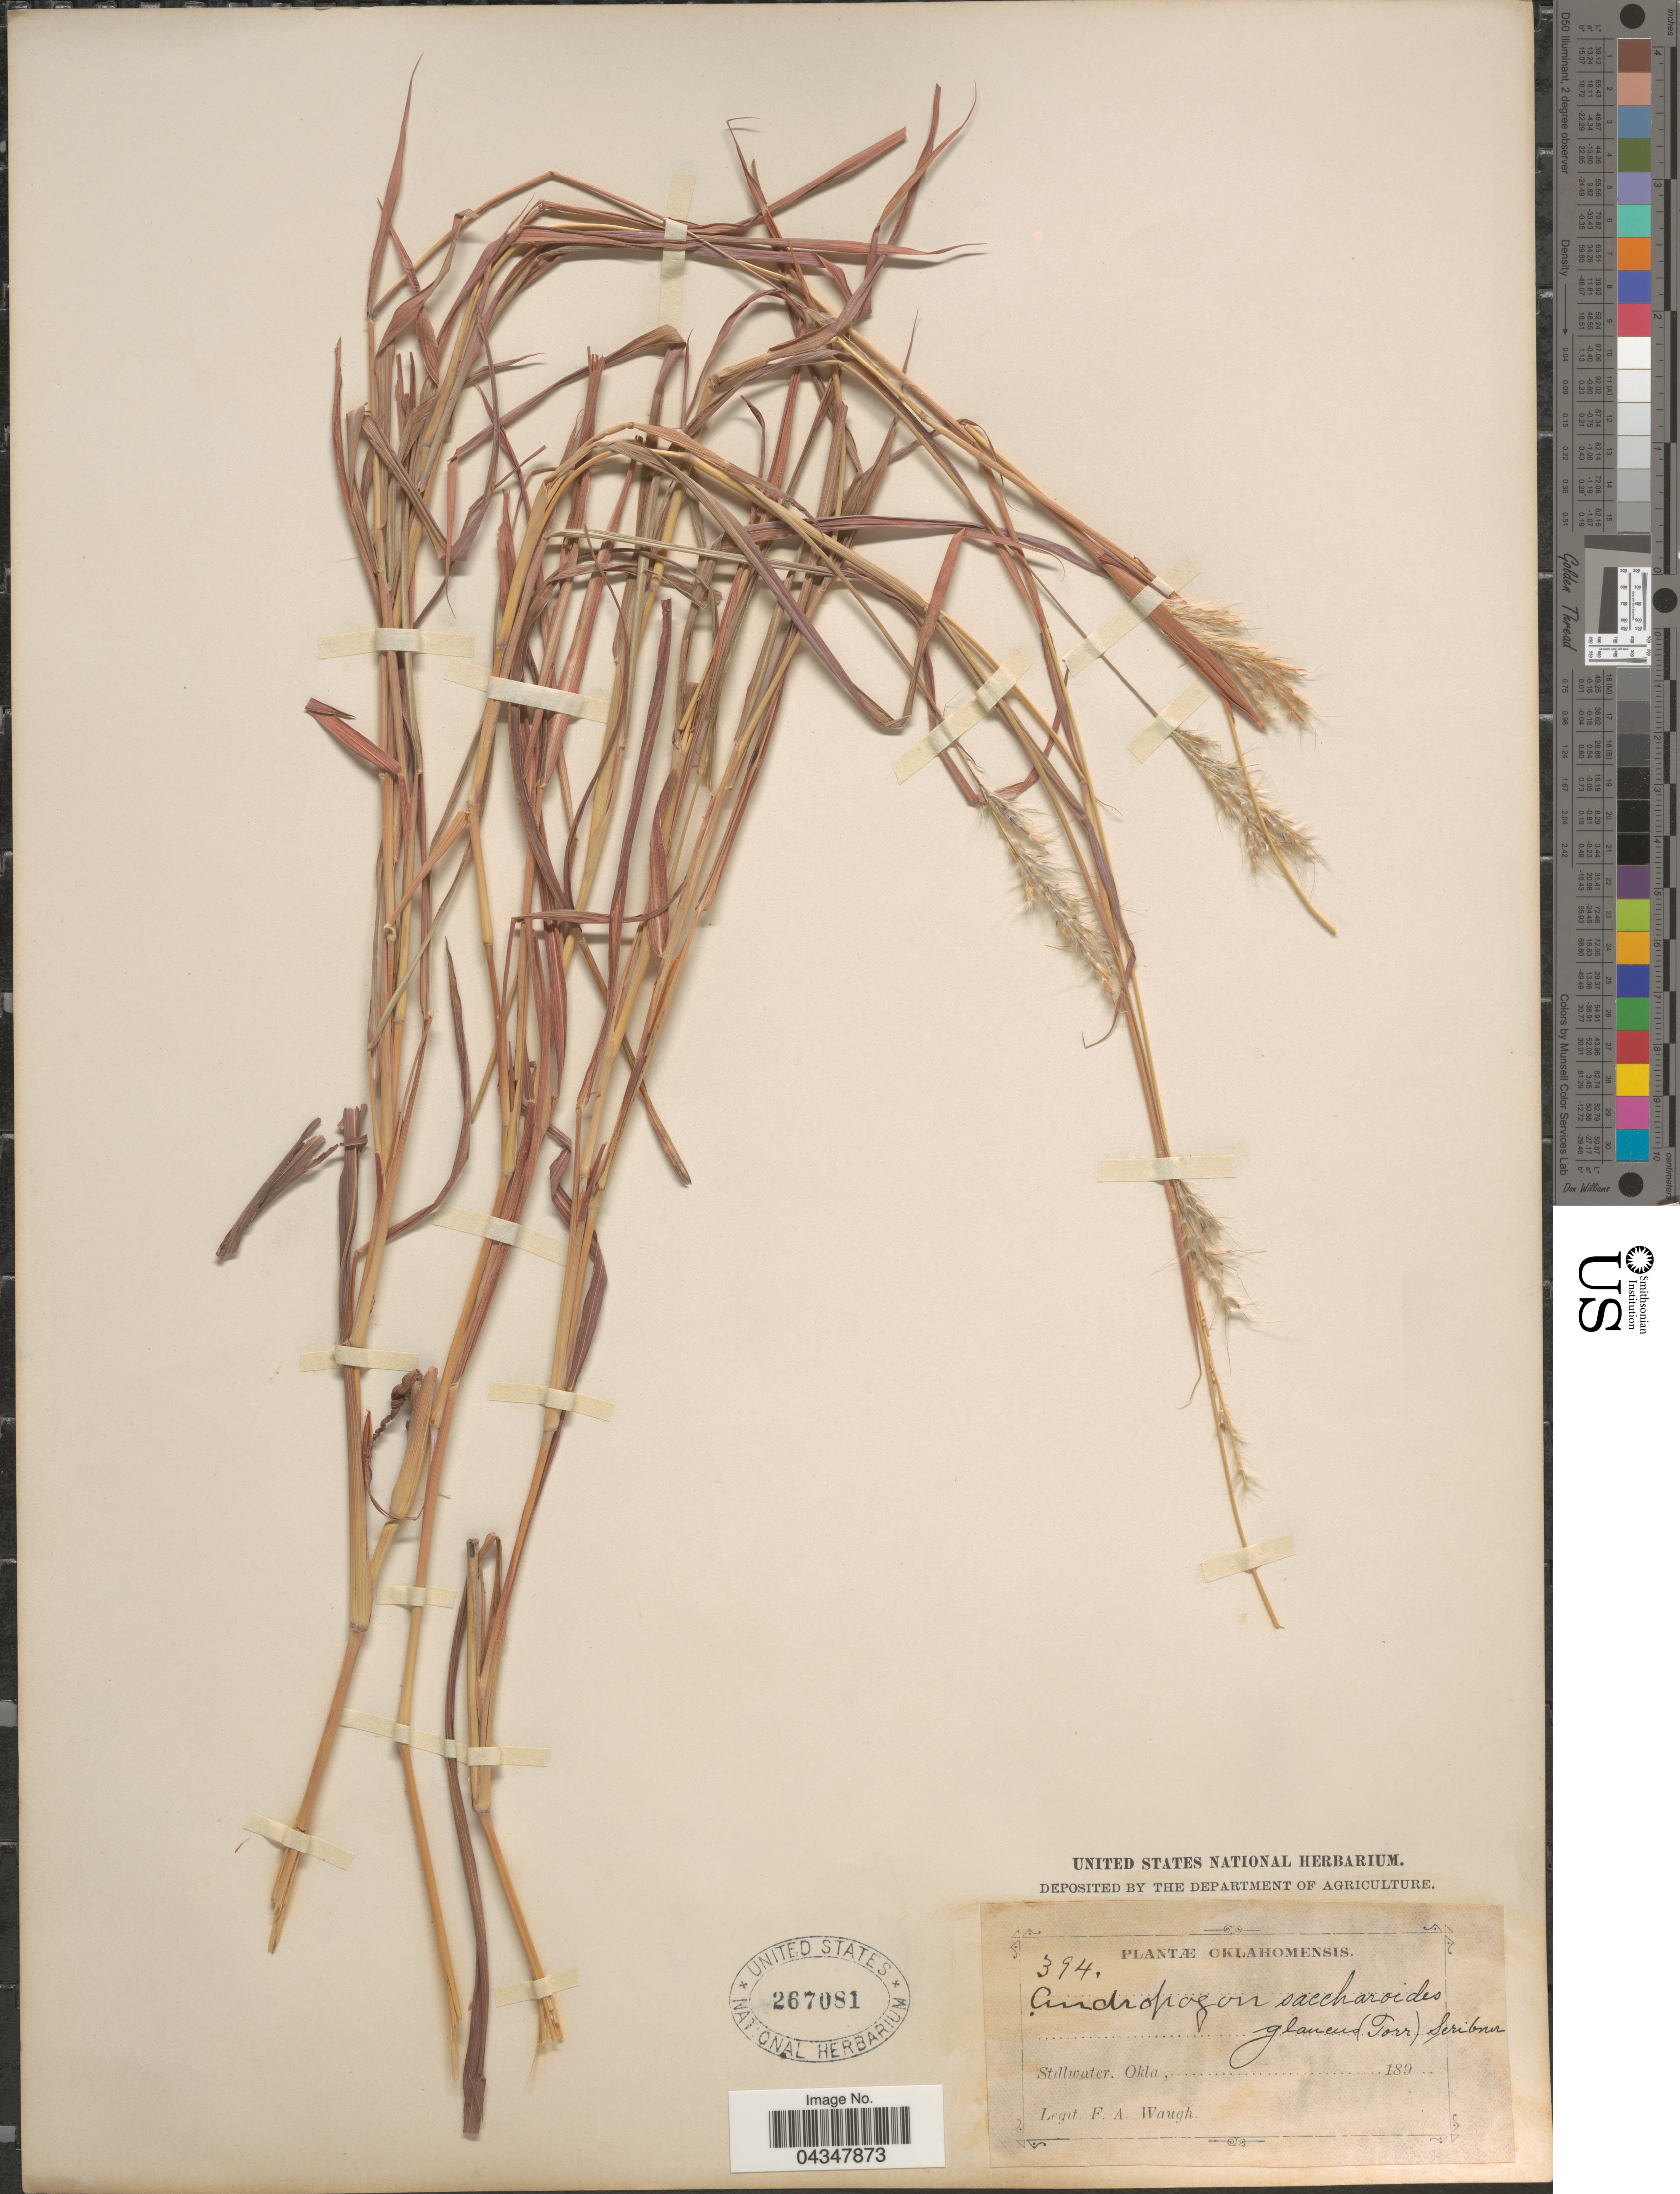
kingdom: Plantae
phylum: Tracheophyta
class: Liliopsida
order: Poales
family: Poaceae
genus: Bothriochloa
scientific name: Bothriochloa saccharoides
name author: (Sw.) Rydb.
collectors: F. Waugh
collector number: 394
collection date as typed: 189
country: United States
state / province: Oklahoma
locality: Stillwater.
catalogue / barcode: US 267081